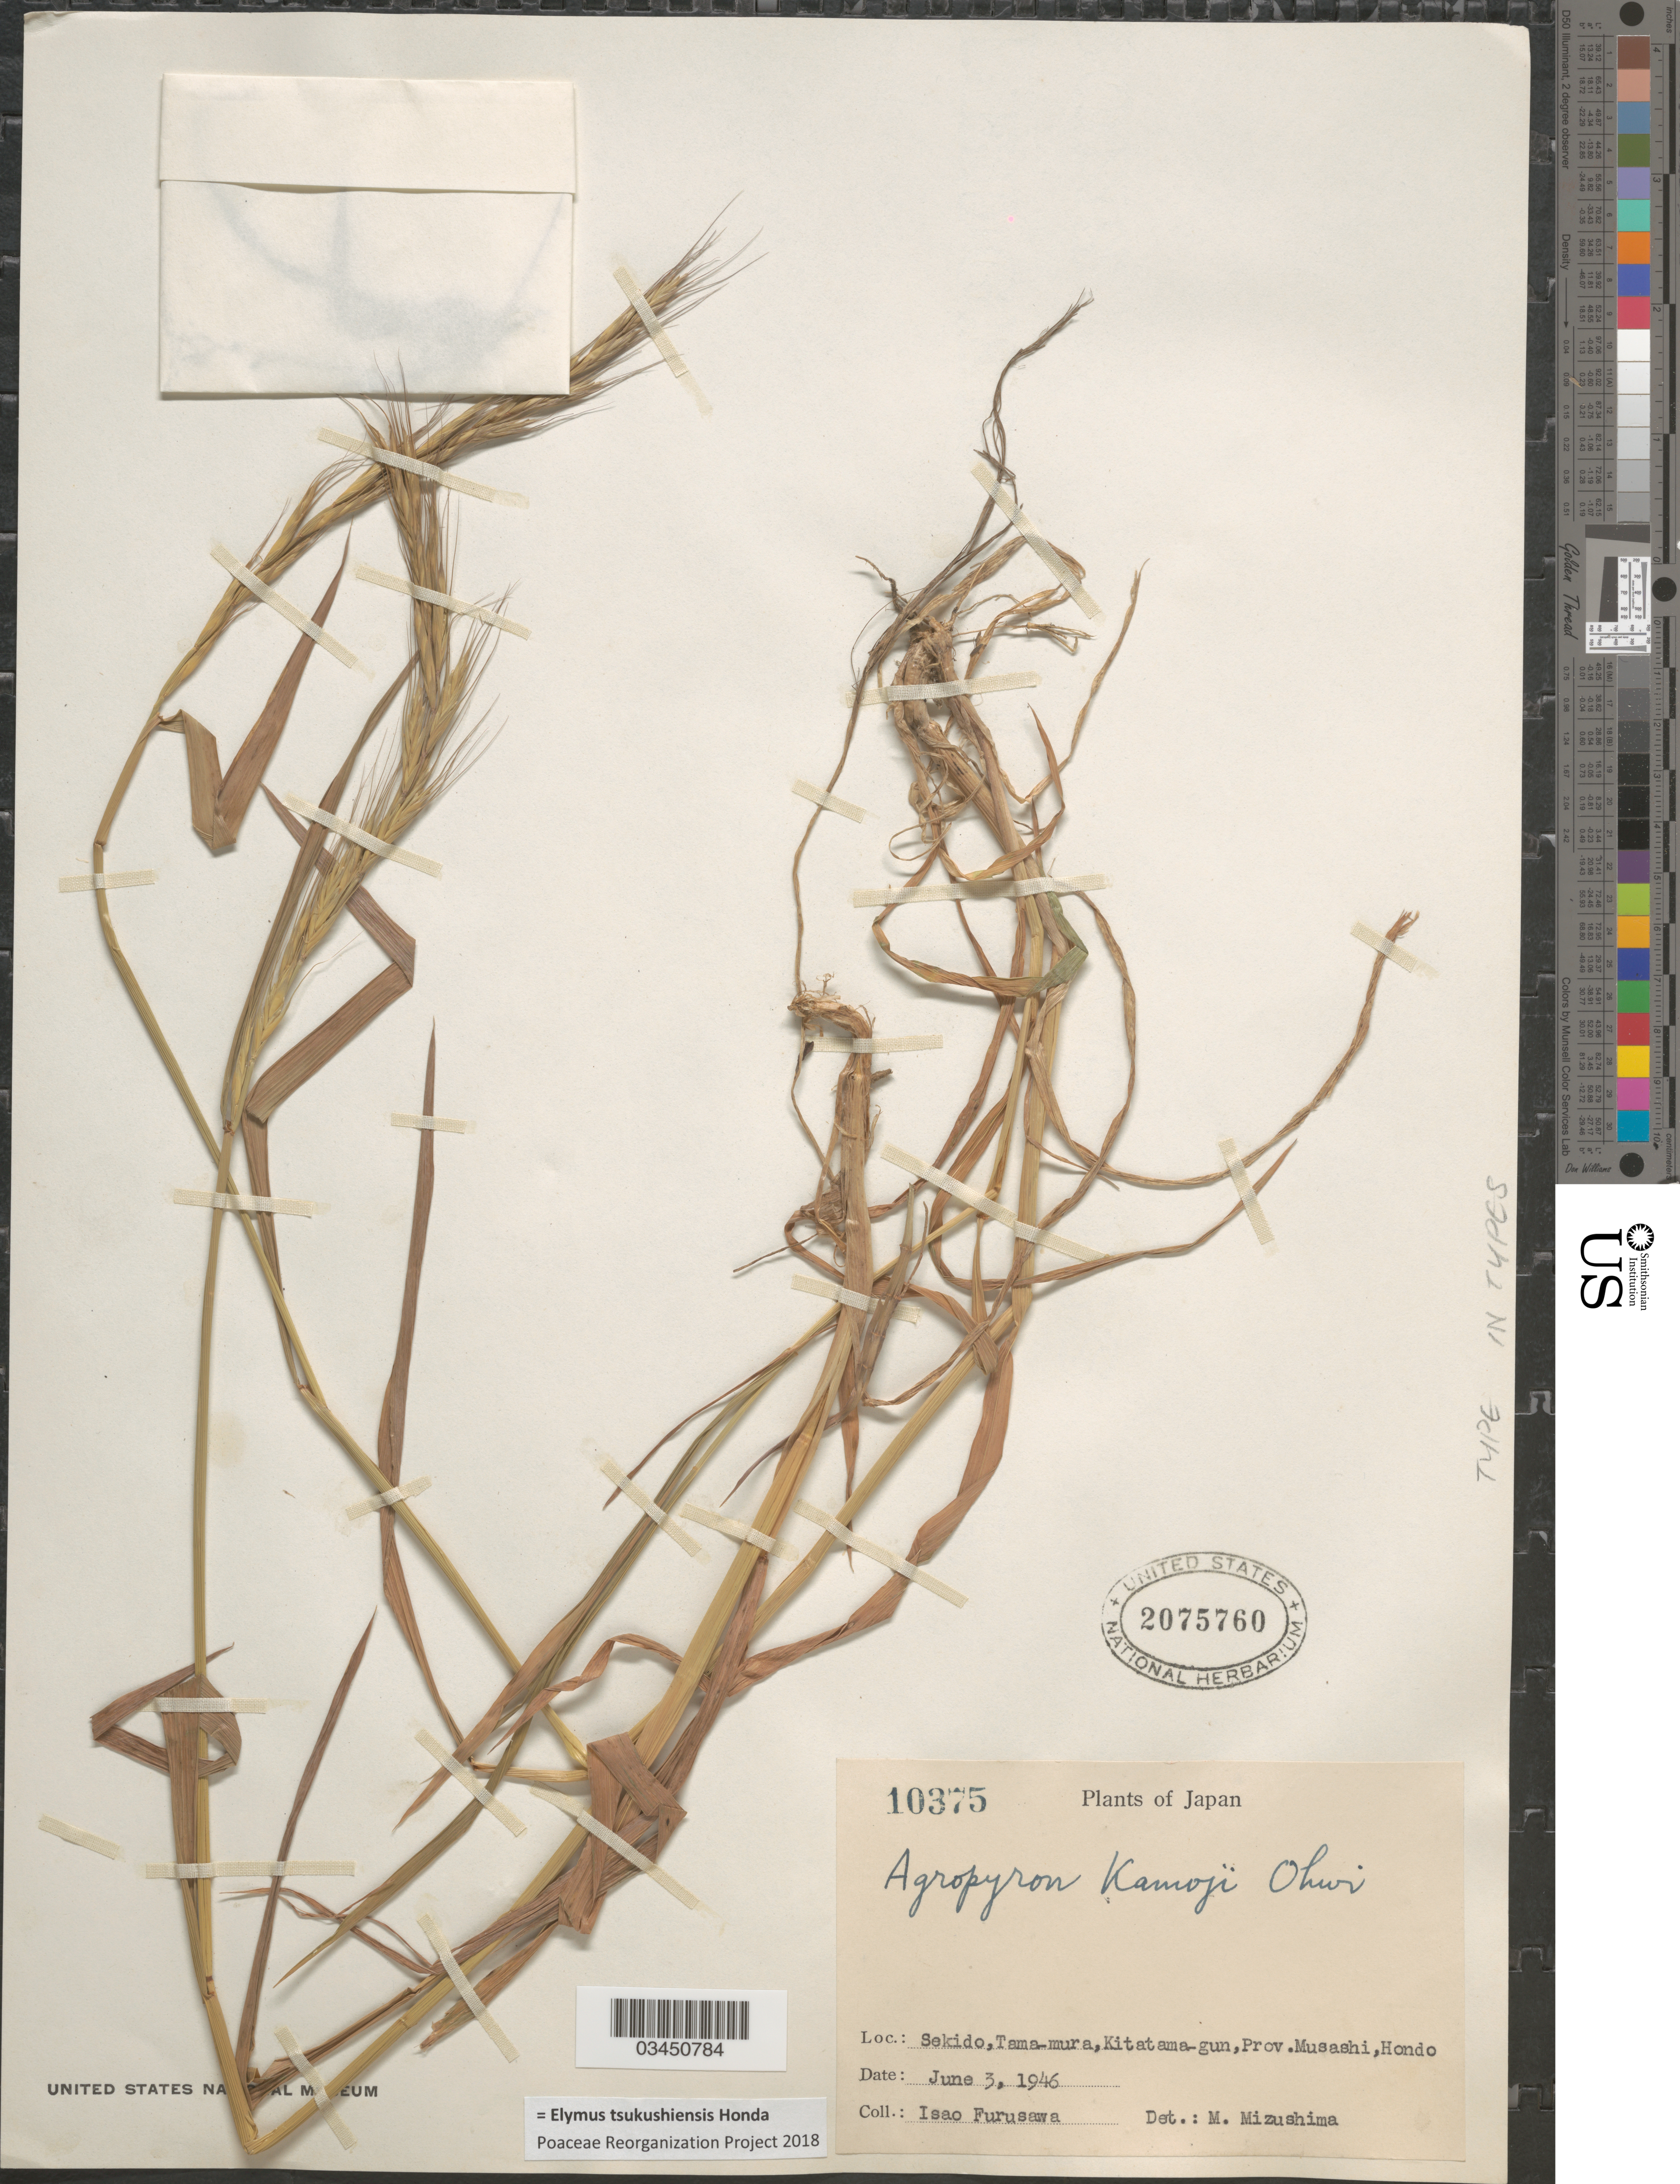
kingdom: Plantae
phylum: Tracheophyta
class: Liliopsida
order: Poales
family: Poaceae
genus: Elymus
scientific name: Elymus tsukushiensis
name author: Honda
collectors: I. Furusawa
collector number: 10375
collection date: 1946-06-03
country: Japan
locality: Sekido, Tama-mura, Kitatama-gun, Prov. Musashi, Hondo.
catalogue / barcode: US 2075760